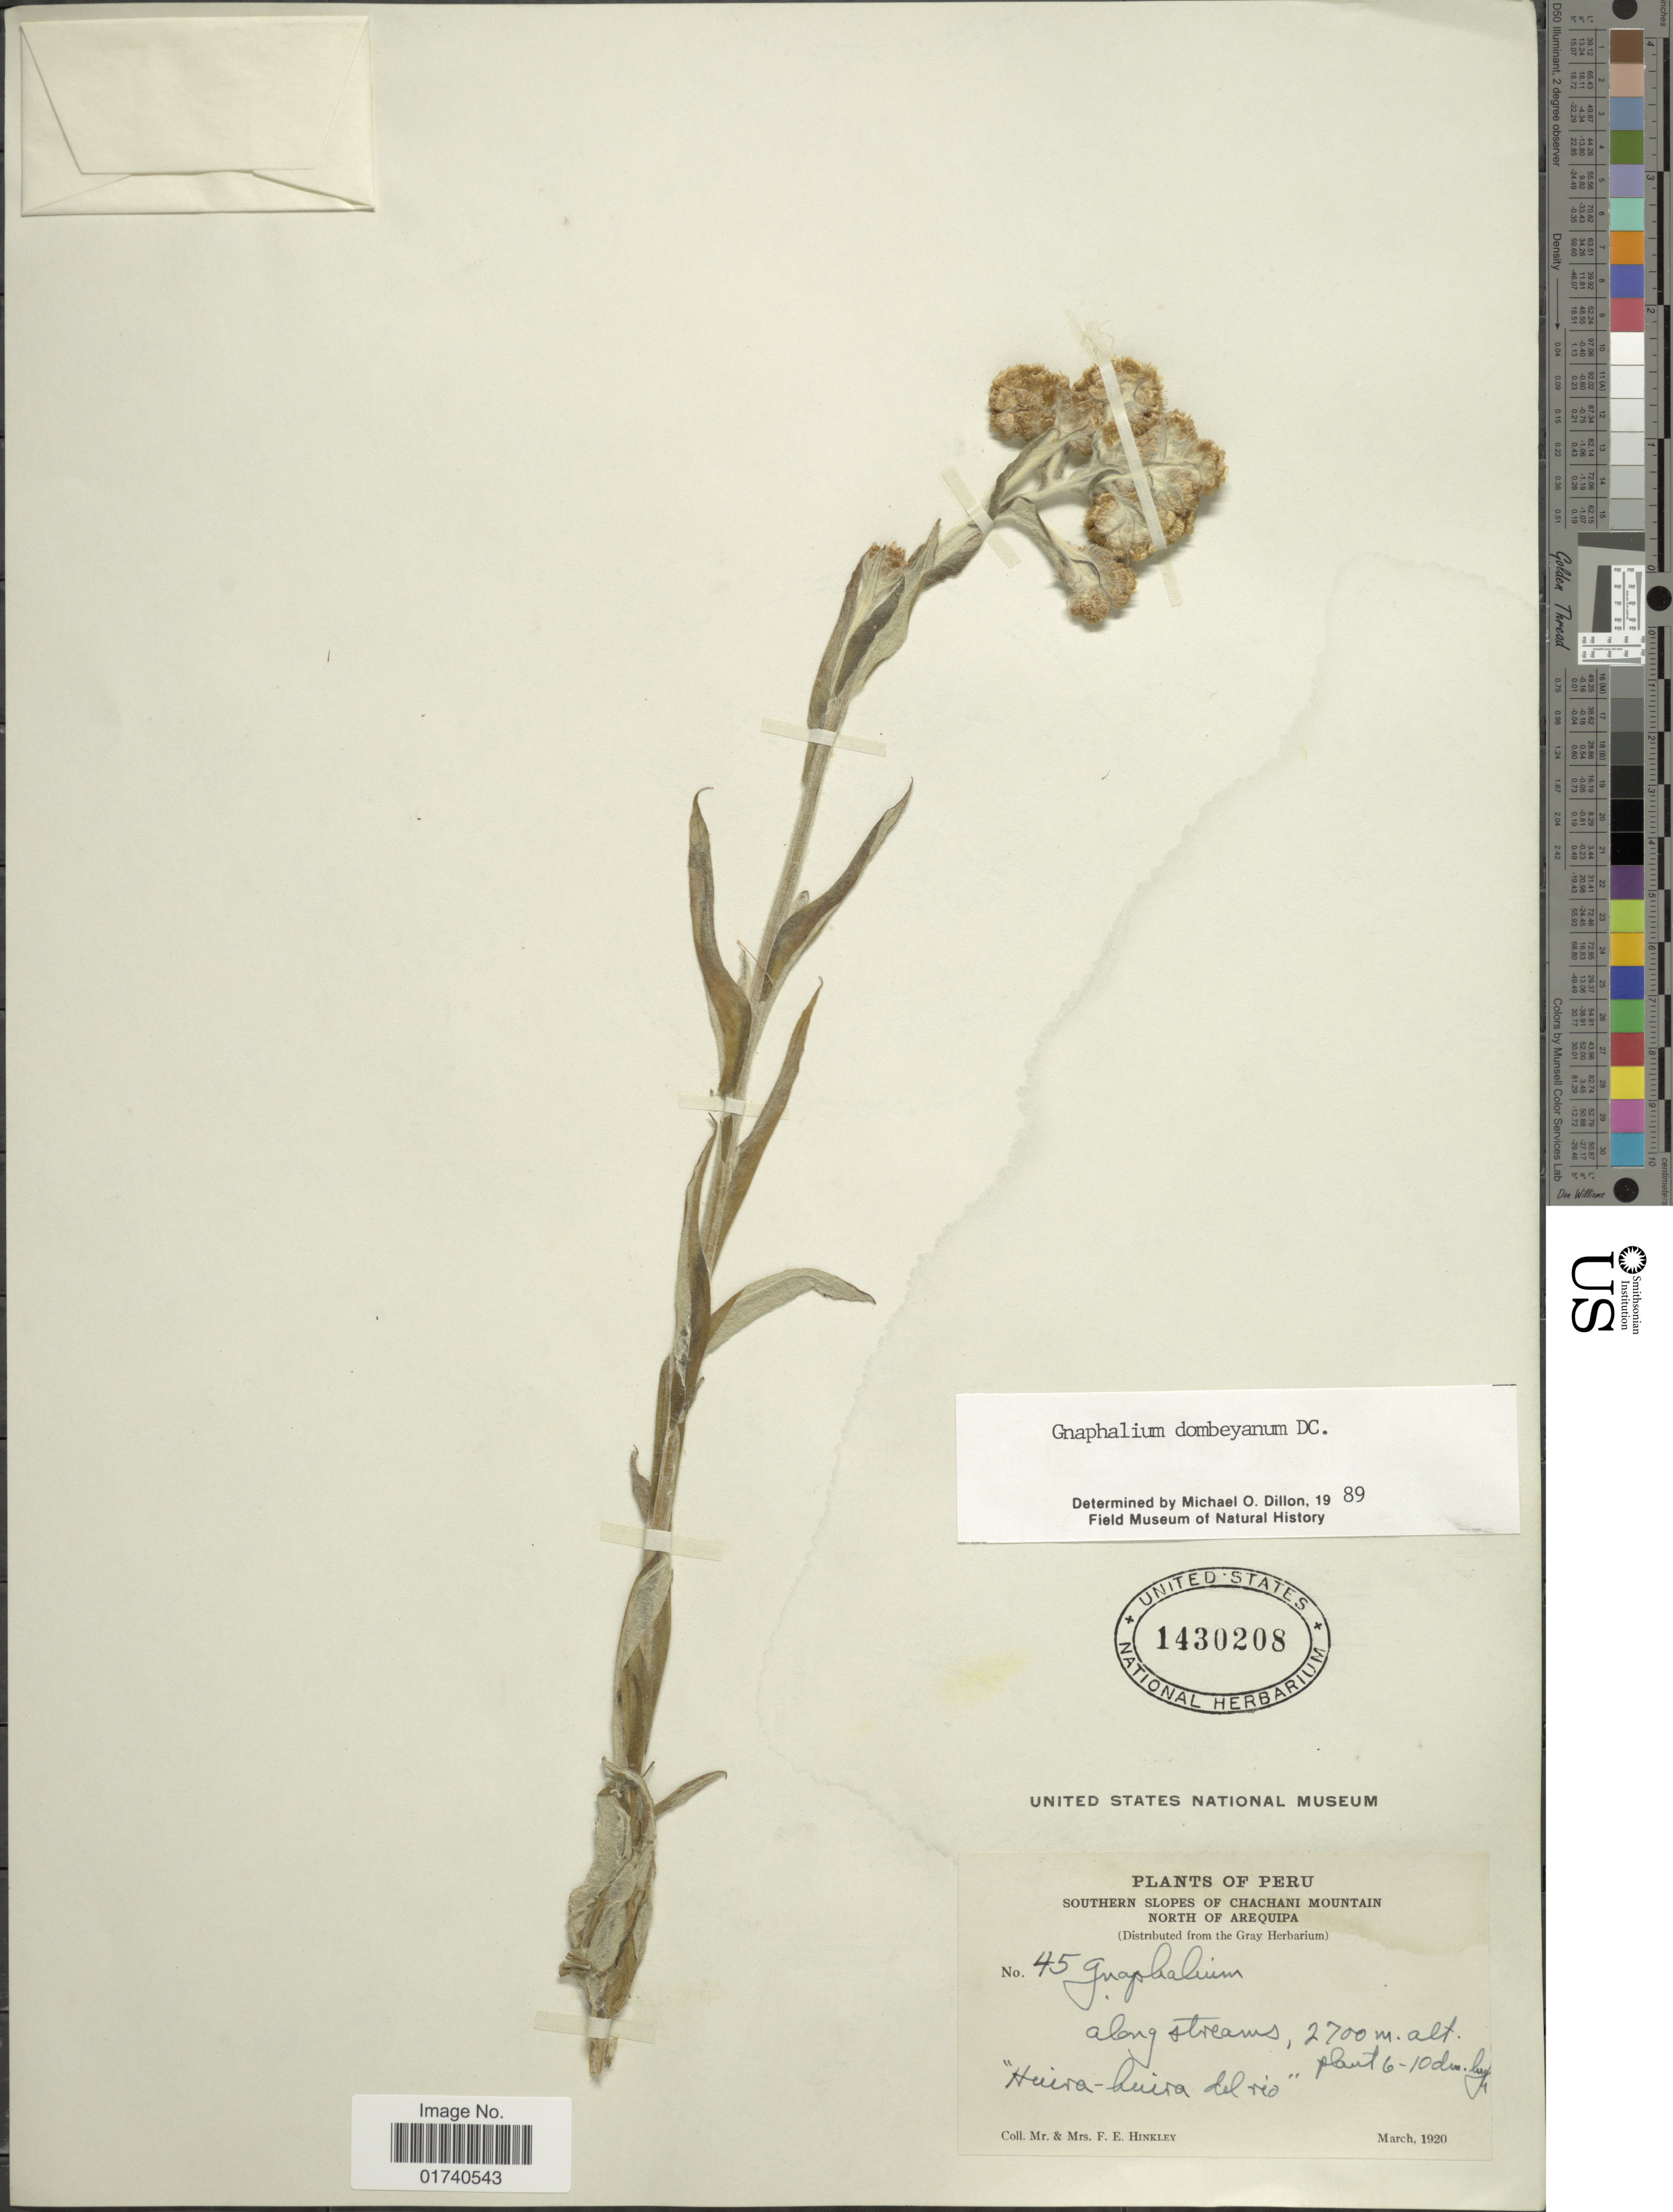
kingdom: Plantae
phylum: Tracheophyta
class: Magnoliopsida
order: Asterales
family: Asteraceae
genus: Pseudognaphalium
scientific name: Pseudognaphalium dombeyanum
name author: (DC.) Anderb.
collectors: F. Hinkley & F. Hinkley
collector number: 45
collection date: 1920-02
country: Peru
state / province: Arequipa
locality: Southern slopes of Chachani Mountain. North of Arequipa. 'Huira-huira del rio'.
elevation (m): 2700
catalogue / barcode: US 1430208